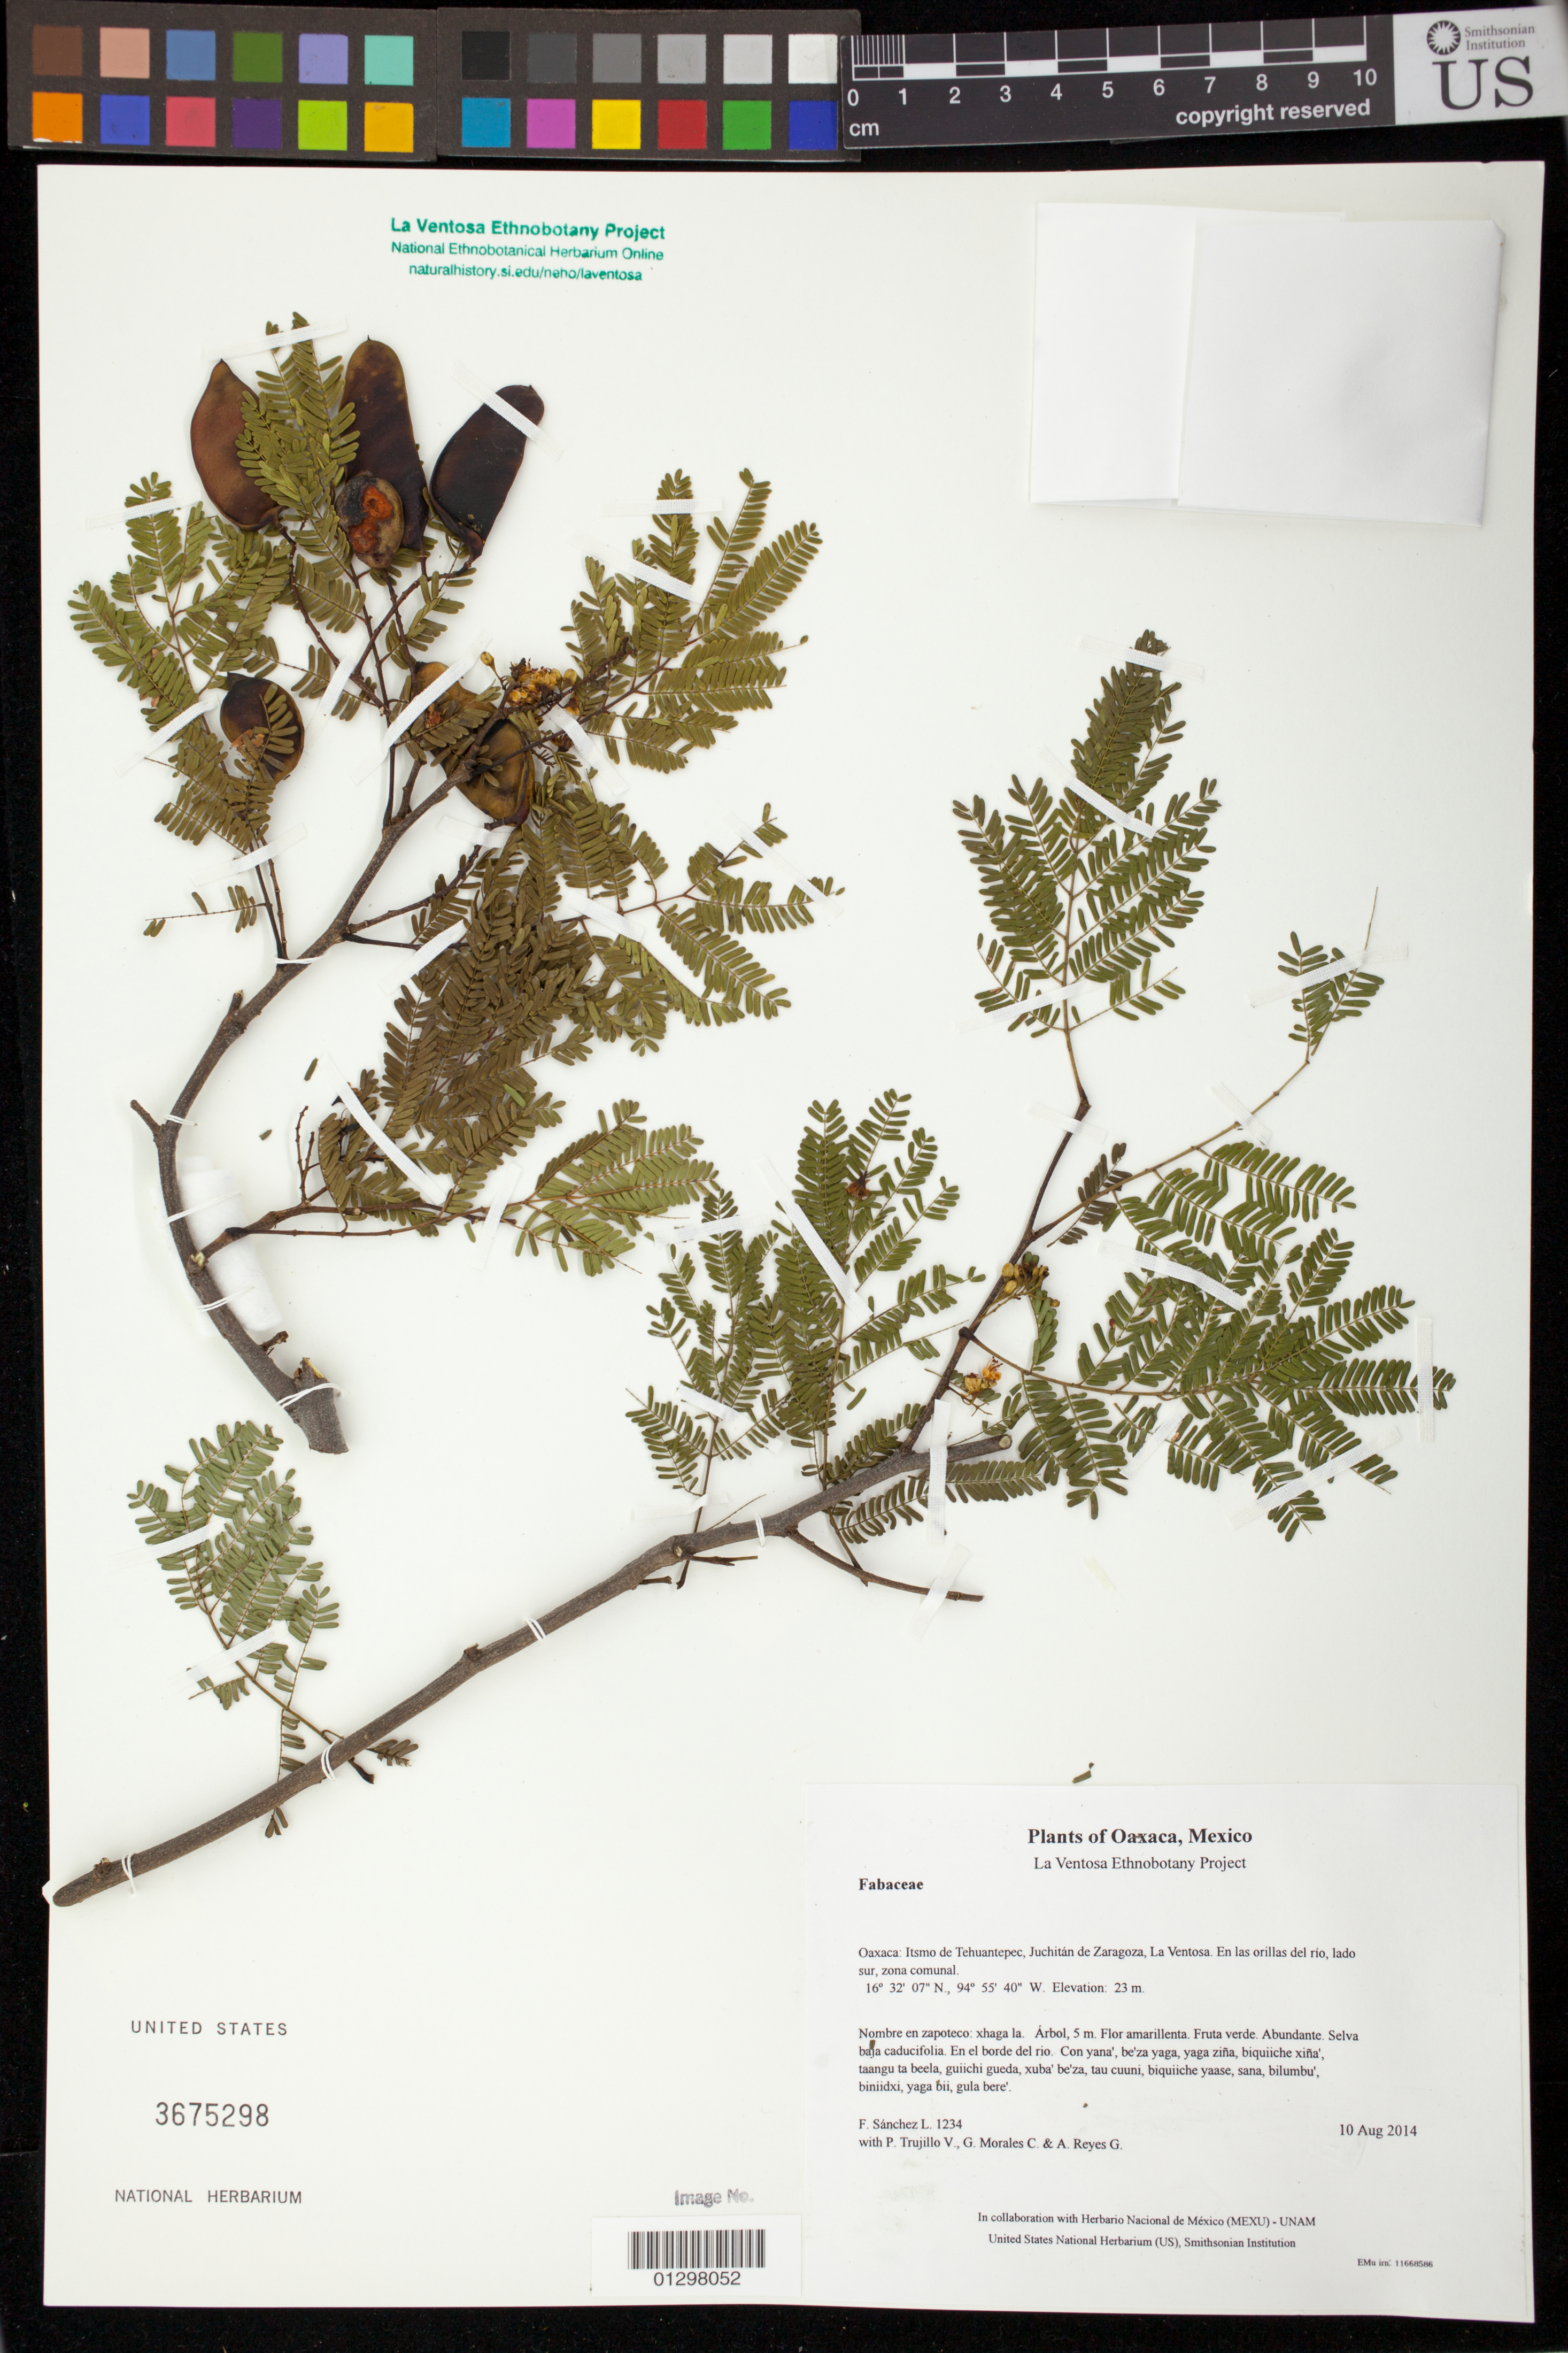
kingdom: Plantae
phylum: Tracheophyta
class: Magnoliopsida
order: Fabales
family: Fabaceae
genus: Libidibia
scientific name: Libidibia coriaria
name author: (Jacq.) Schltdl.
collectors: F. Sánchez L., P. Trujillo V., G. Morales C. & A. Reyes G.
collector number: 1234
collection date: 2014-08-10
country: Mexico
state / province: Oaxaca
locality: Itsmo de Tehuantepec, Juchitán de Zaragoza, La Ventosa. En las orillas del río, lado sur, zona comunal.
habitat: Selva baja caducifolia. En el borde del rio.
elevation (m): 23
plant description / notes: JEBOT, MEXU, SERO, US; Yaga. 5 m. Guie' naguchi ga. Cuaananaxhi naga'. Stale.; cascalote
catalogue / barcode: US 3675298